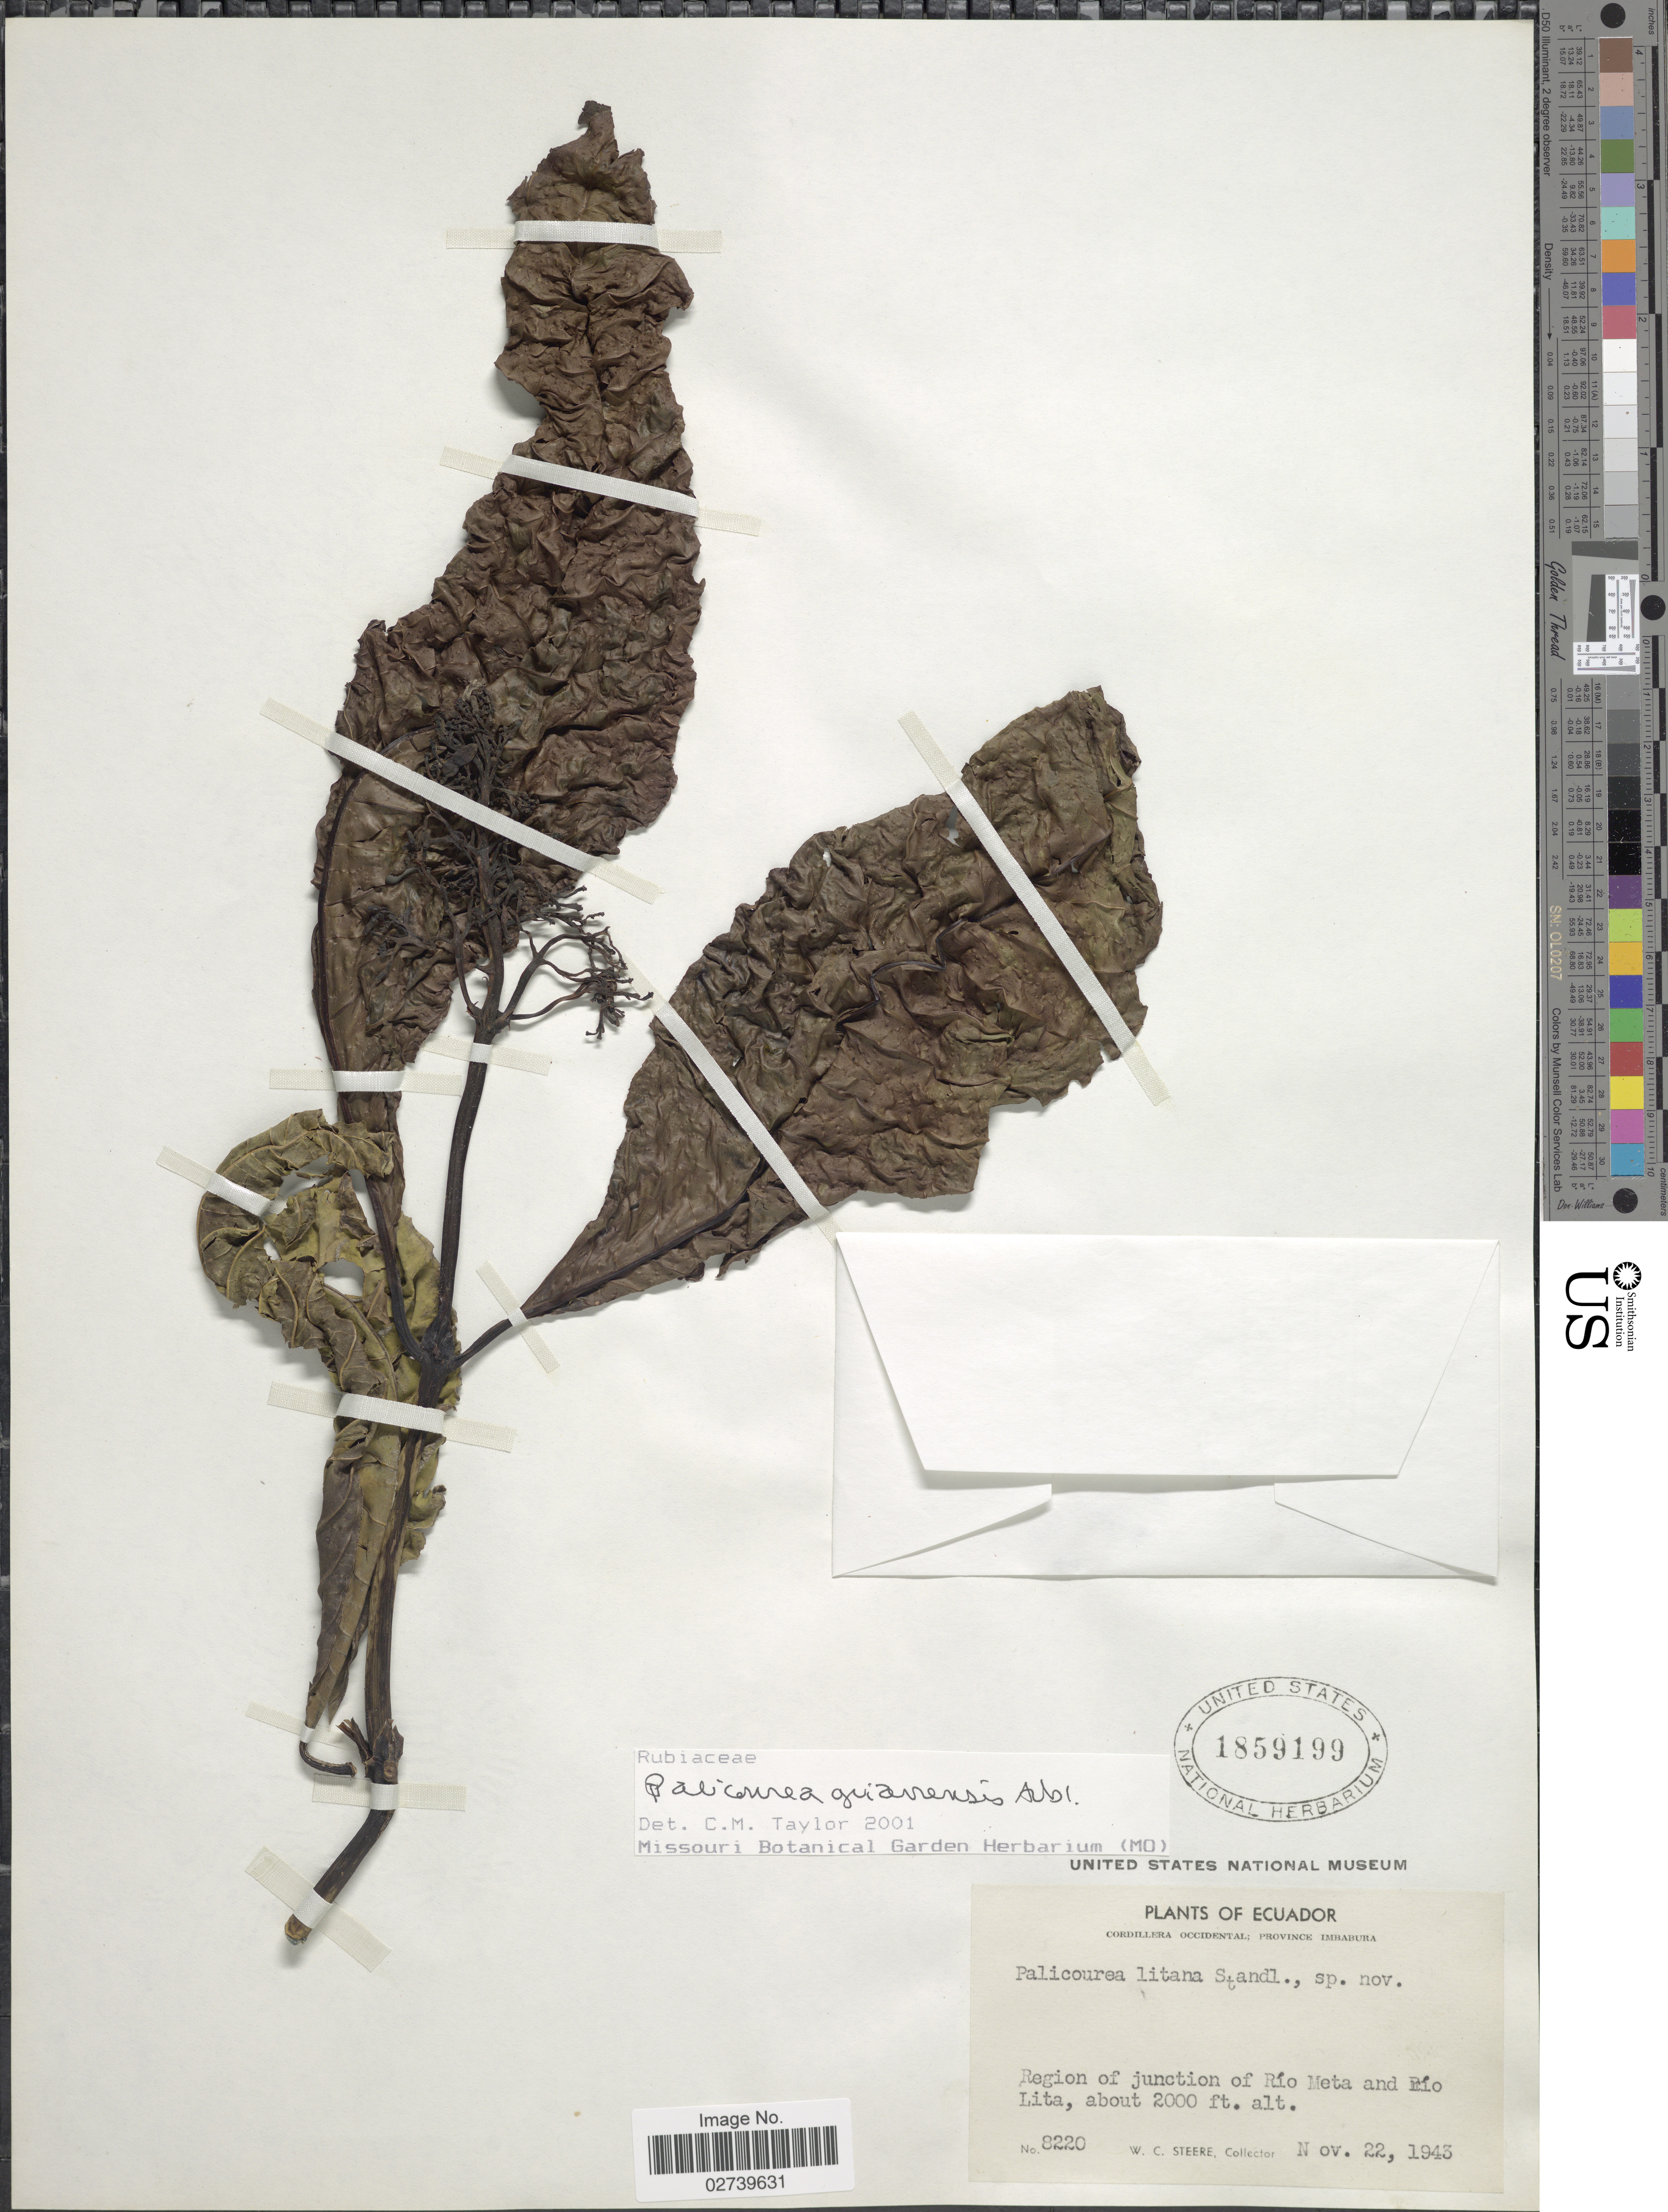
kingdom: Plantae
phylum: Tracheophyta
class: Magnoliopsida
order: Gentianales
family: Rubiaceae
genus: Palicourea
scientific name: Palicourea guianensis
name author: Aubl.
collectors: W. C. Steere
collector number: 8220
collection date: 1943-11-22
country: Ecuador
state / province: Imbabura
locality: Cordillera Occidental, Region of junction of Rio Meta and Rio Lita.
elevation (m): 610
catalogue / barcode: US 1859199